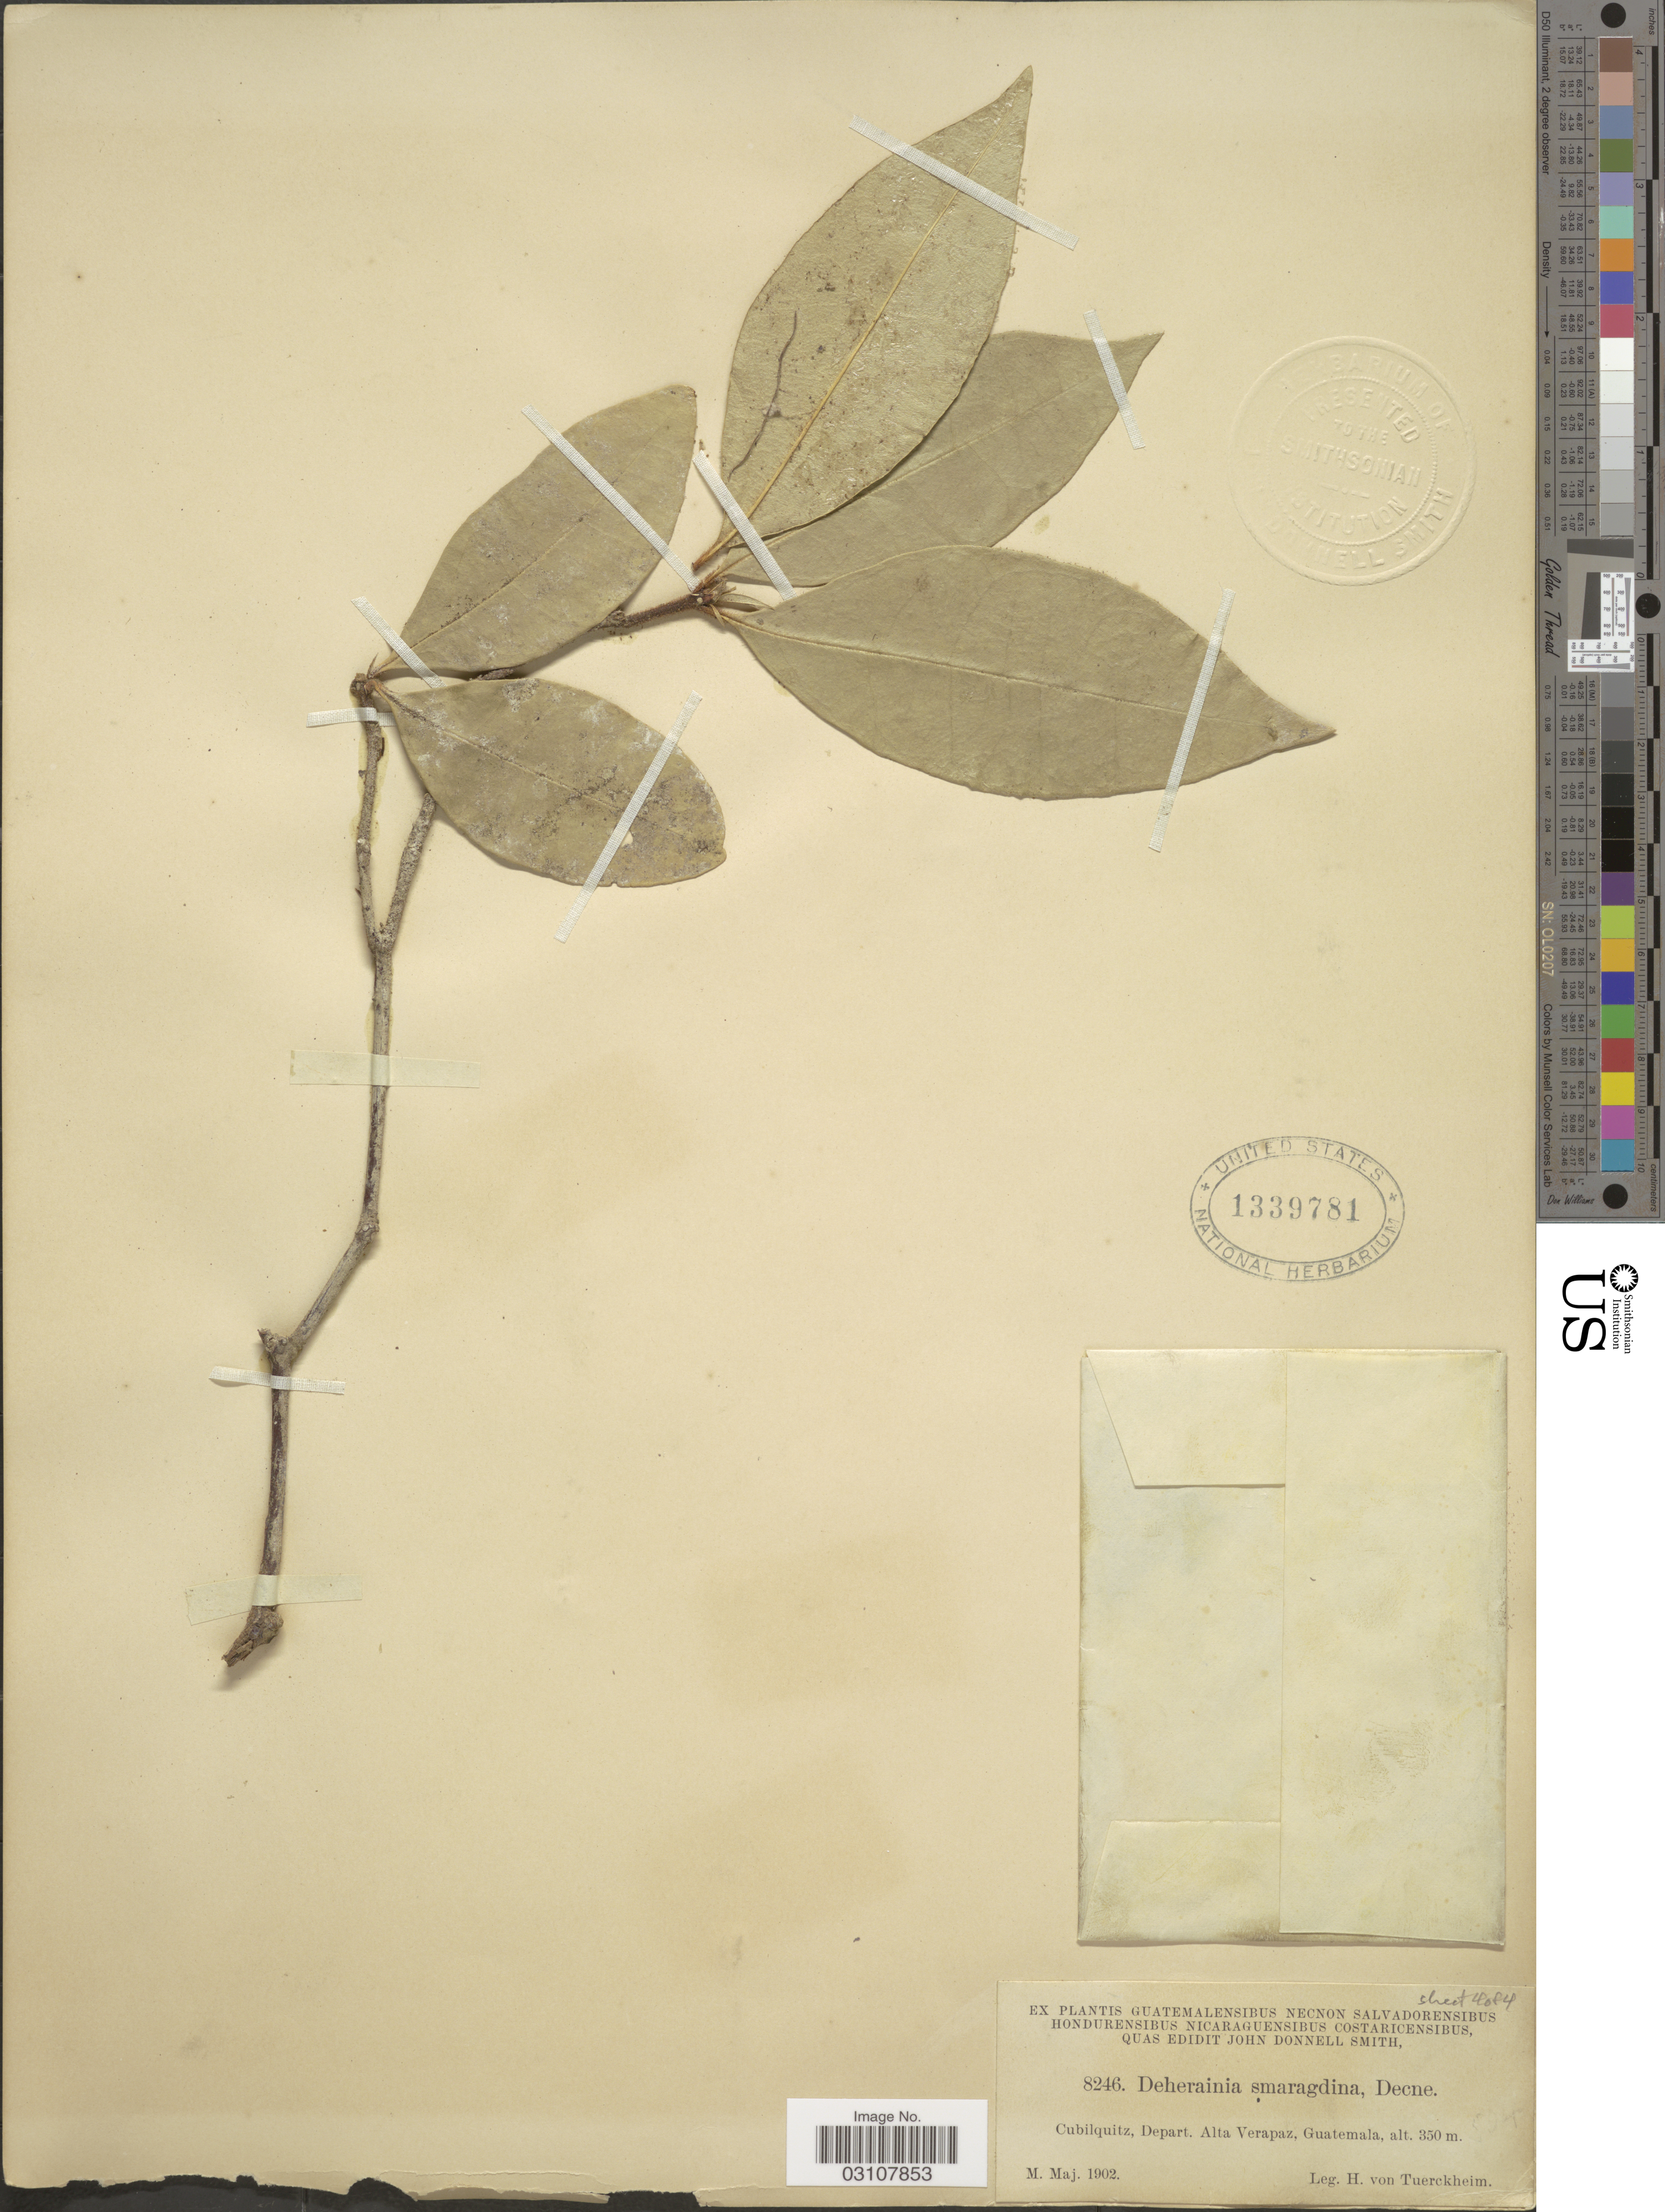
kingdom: Plantae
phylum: Tracheophyta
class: Magnoliopsida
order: Ericales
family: Primulaceae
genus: Deherainia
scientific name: Deherainia smaragdina subsp. smaragdina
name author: (Planch. ex Linden) Decne.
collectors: H. von Tuerckheim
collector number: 8246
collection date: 1902-05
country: Guatemala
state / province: Alta Verapaz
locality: Cubilquitz, Depart. Alta Verapaz.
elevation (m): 350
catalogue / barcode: US 1339781